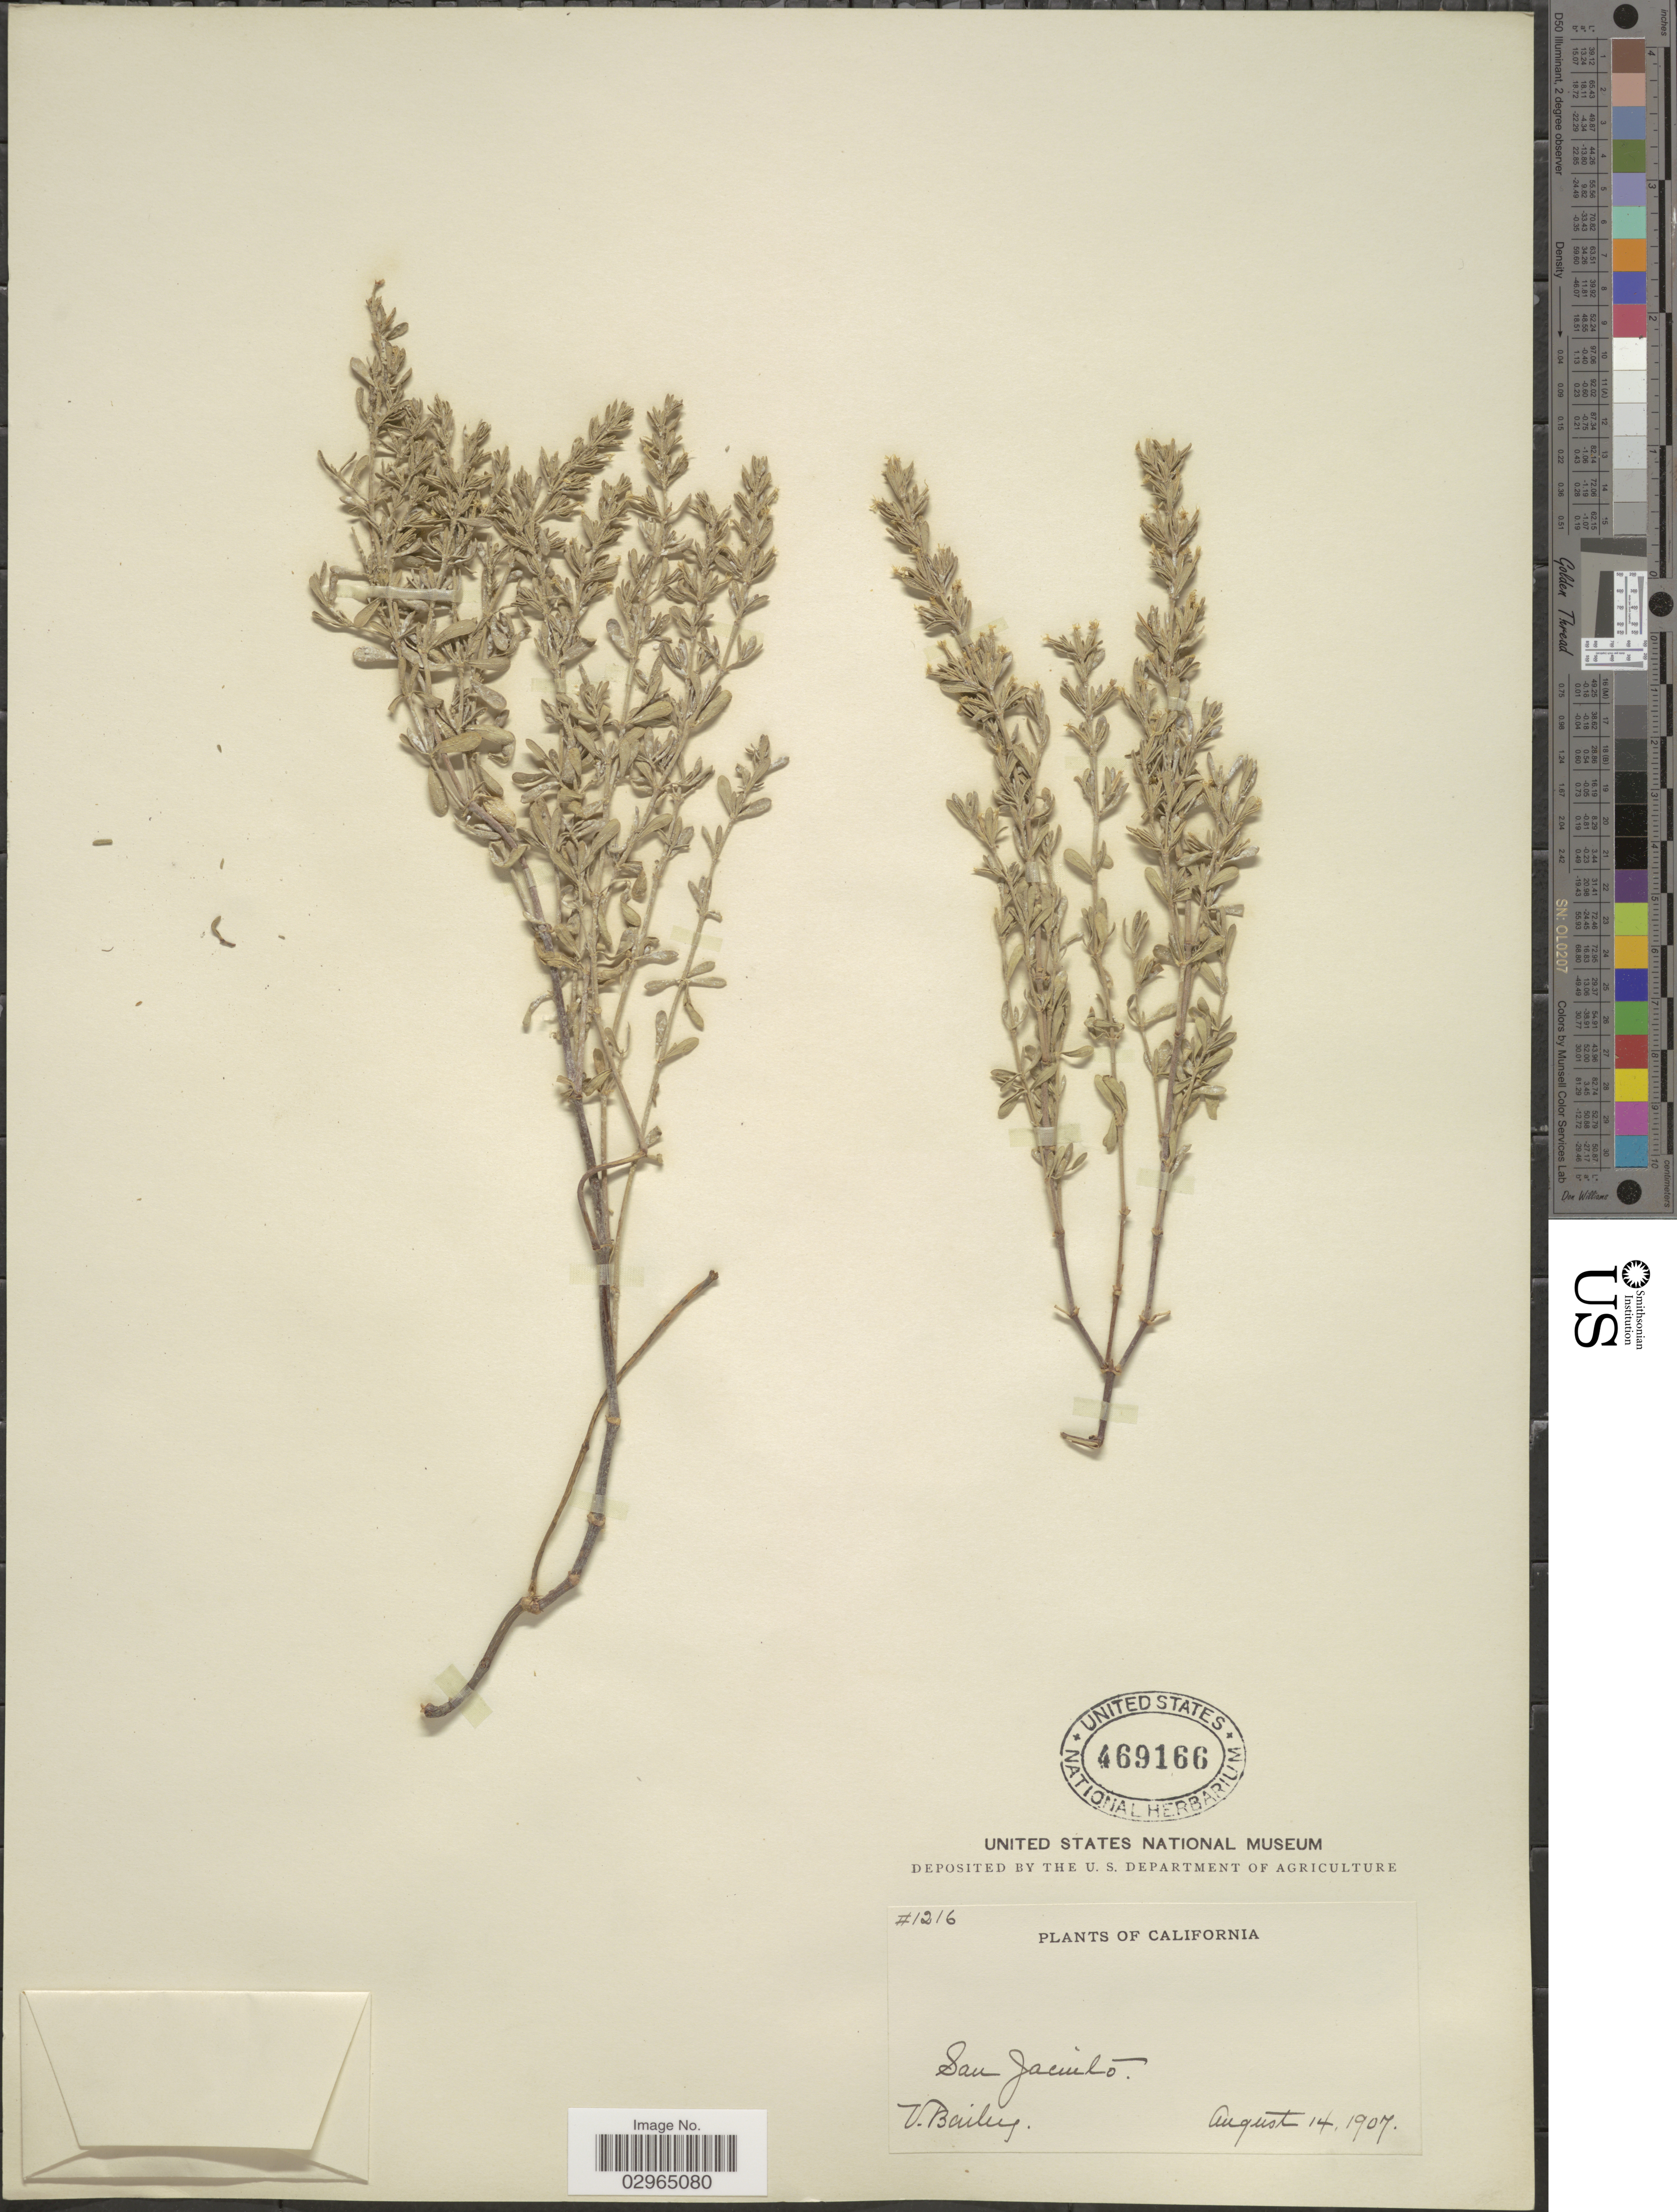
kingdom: Plantae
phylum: Tracheophyta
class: Magnoliopsida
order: Caryophyllales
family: Frankeniaceae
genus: Frankenia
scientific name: Frankenia salina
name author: (Molina) I.M. Johnst.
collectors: V. L. Bailey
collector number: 1216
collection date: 1907-08-14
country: United States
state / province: California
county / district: Riverside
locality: San Jacinto.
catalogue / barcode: US 469166